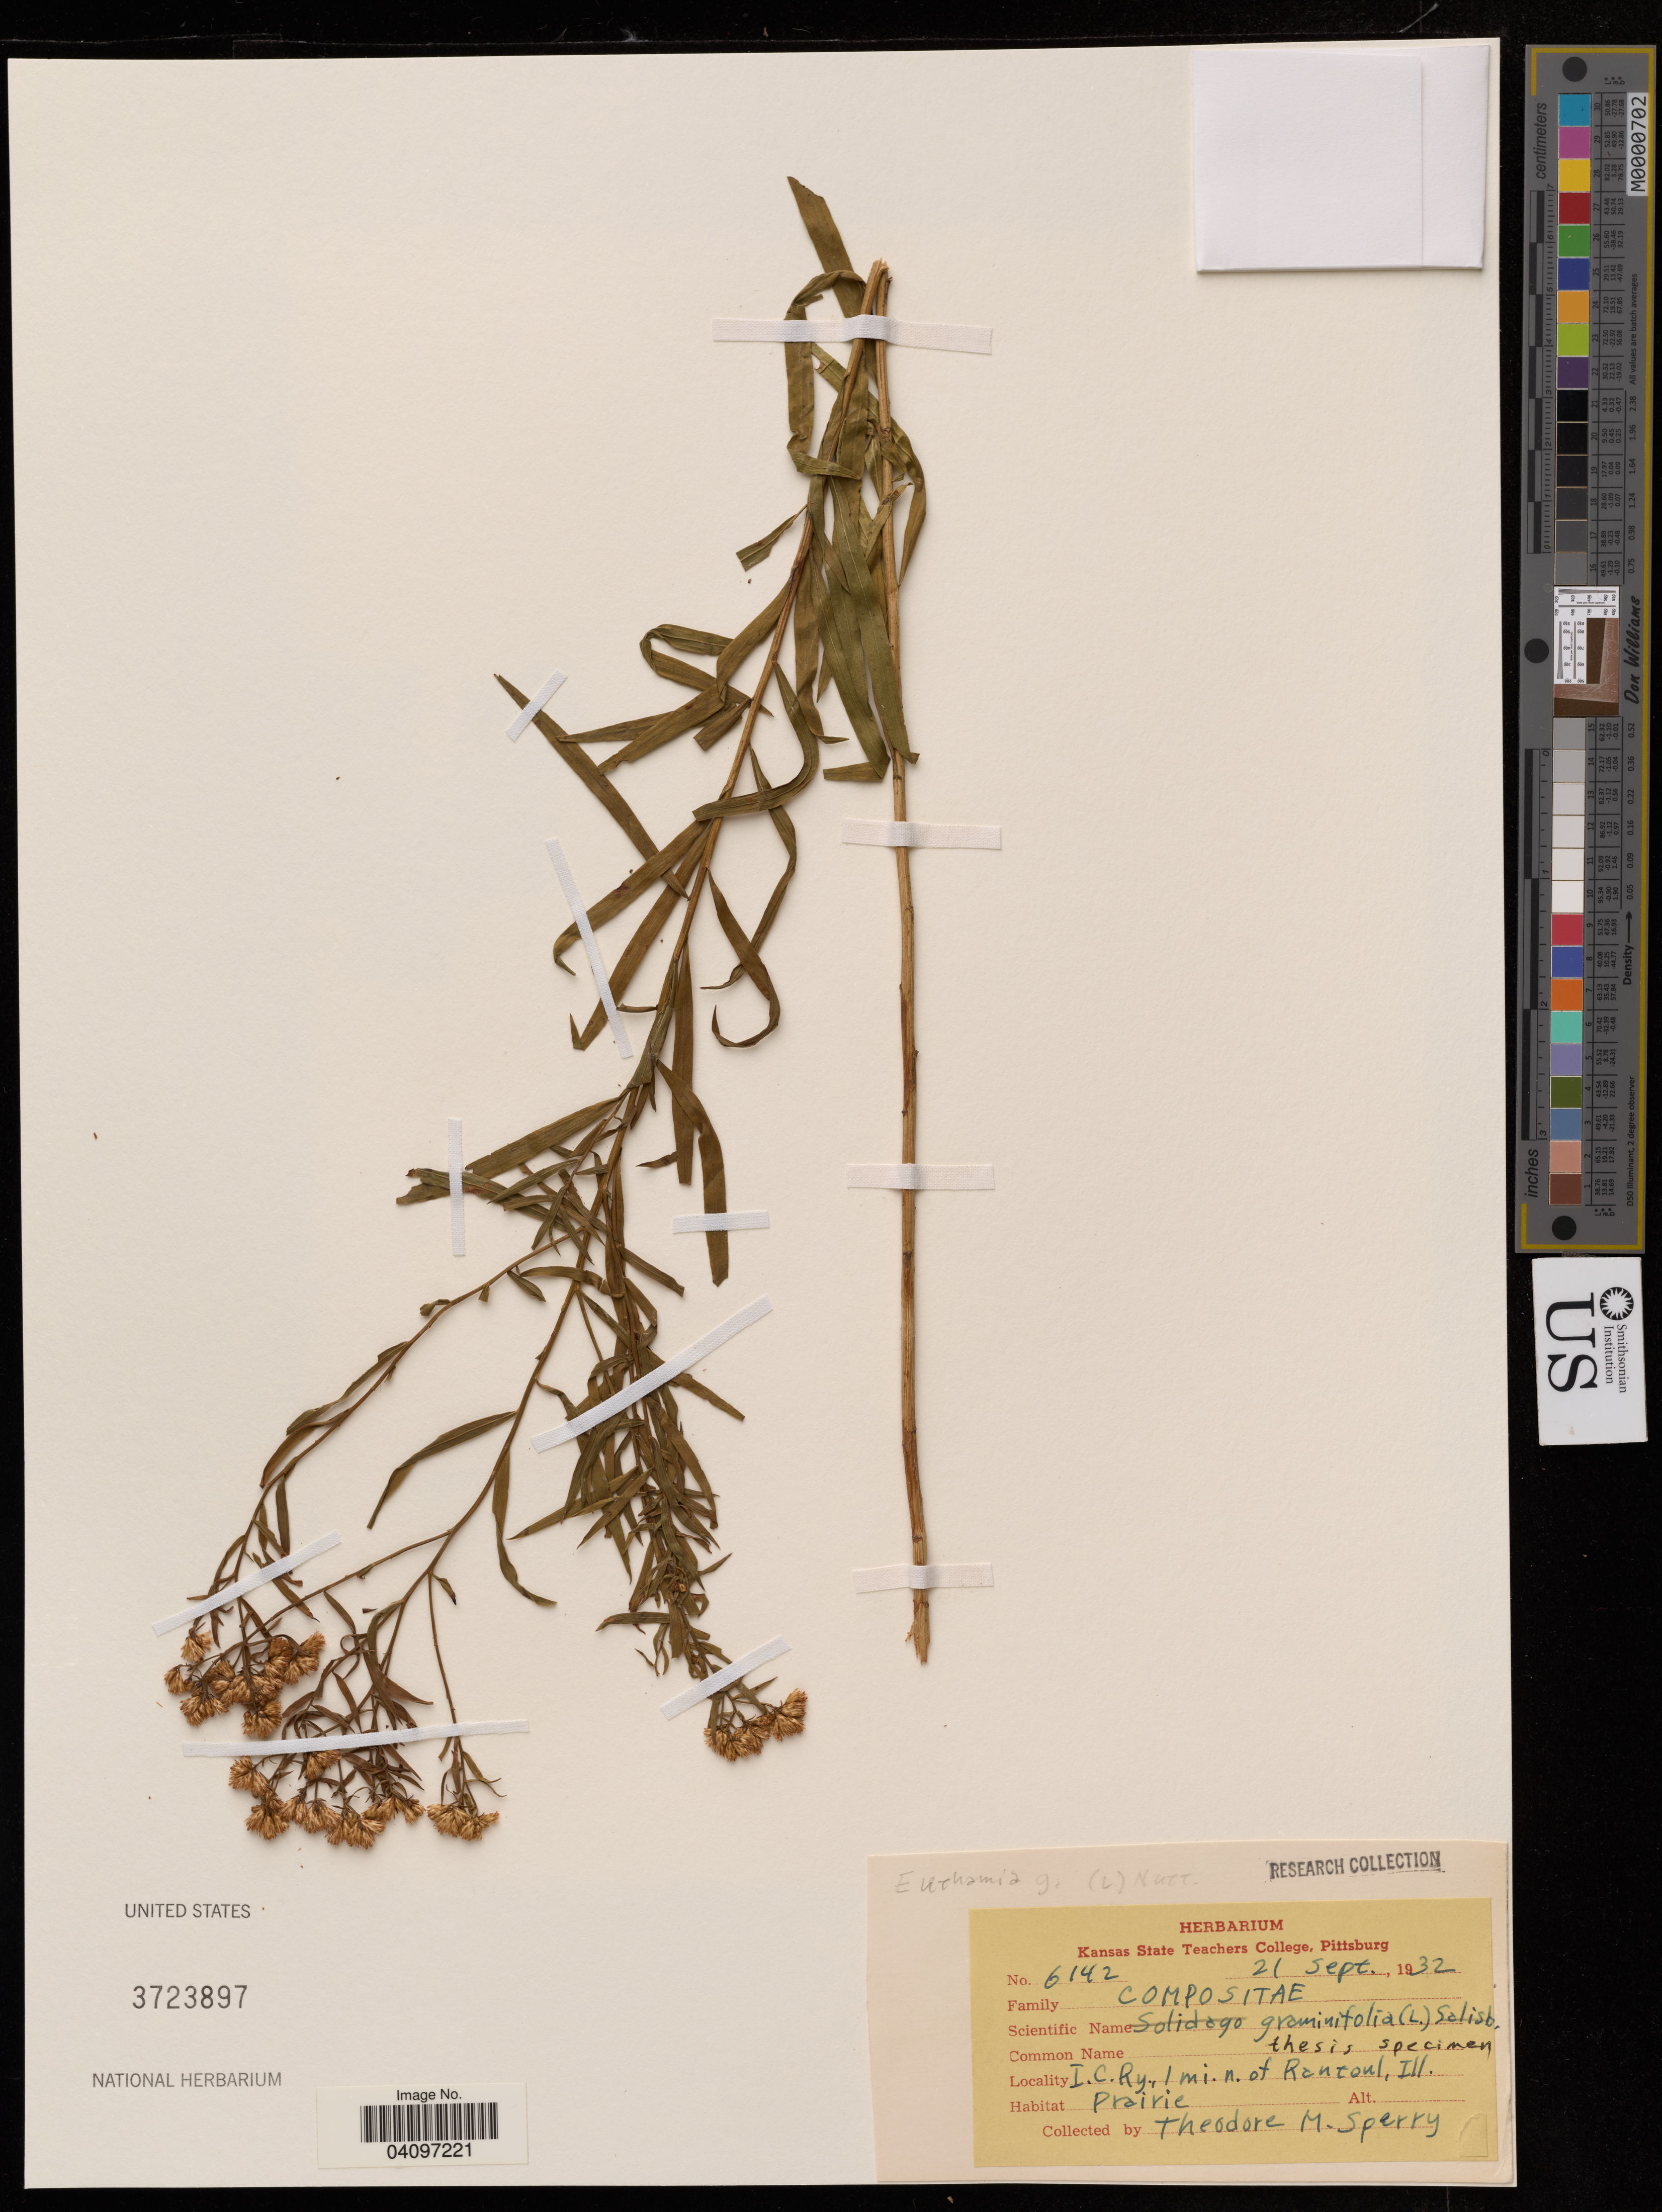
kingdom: Plantae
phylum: Tracheophyta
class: Magnoliopsida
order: Asterales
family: Asteraceae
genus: Euthamia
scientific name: Euthamia graminifolia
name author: (L.) Nutt.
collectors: T. Sperry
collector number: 6142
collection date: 1932-09-21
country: United States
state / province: Illinois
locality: I.C. Ry., 1 mi. n. of Rantoul.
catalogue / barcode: US 3723897